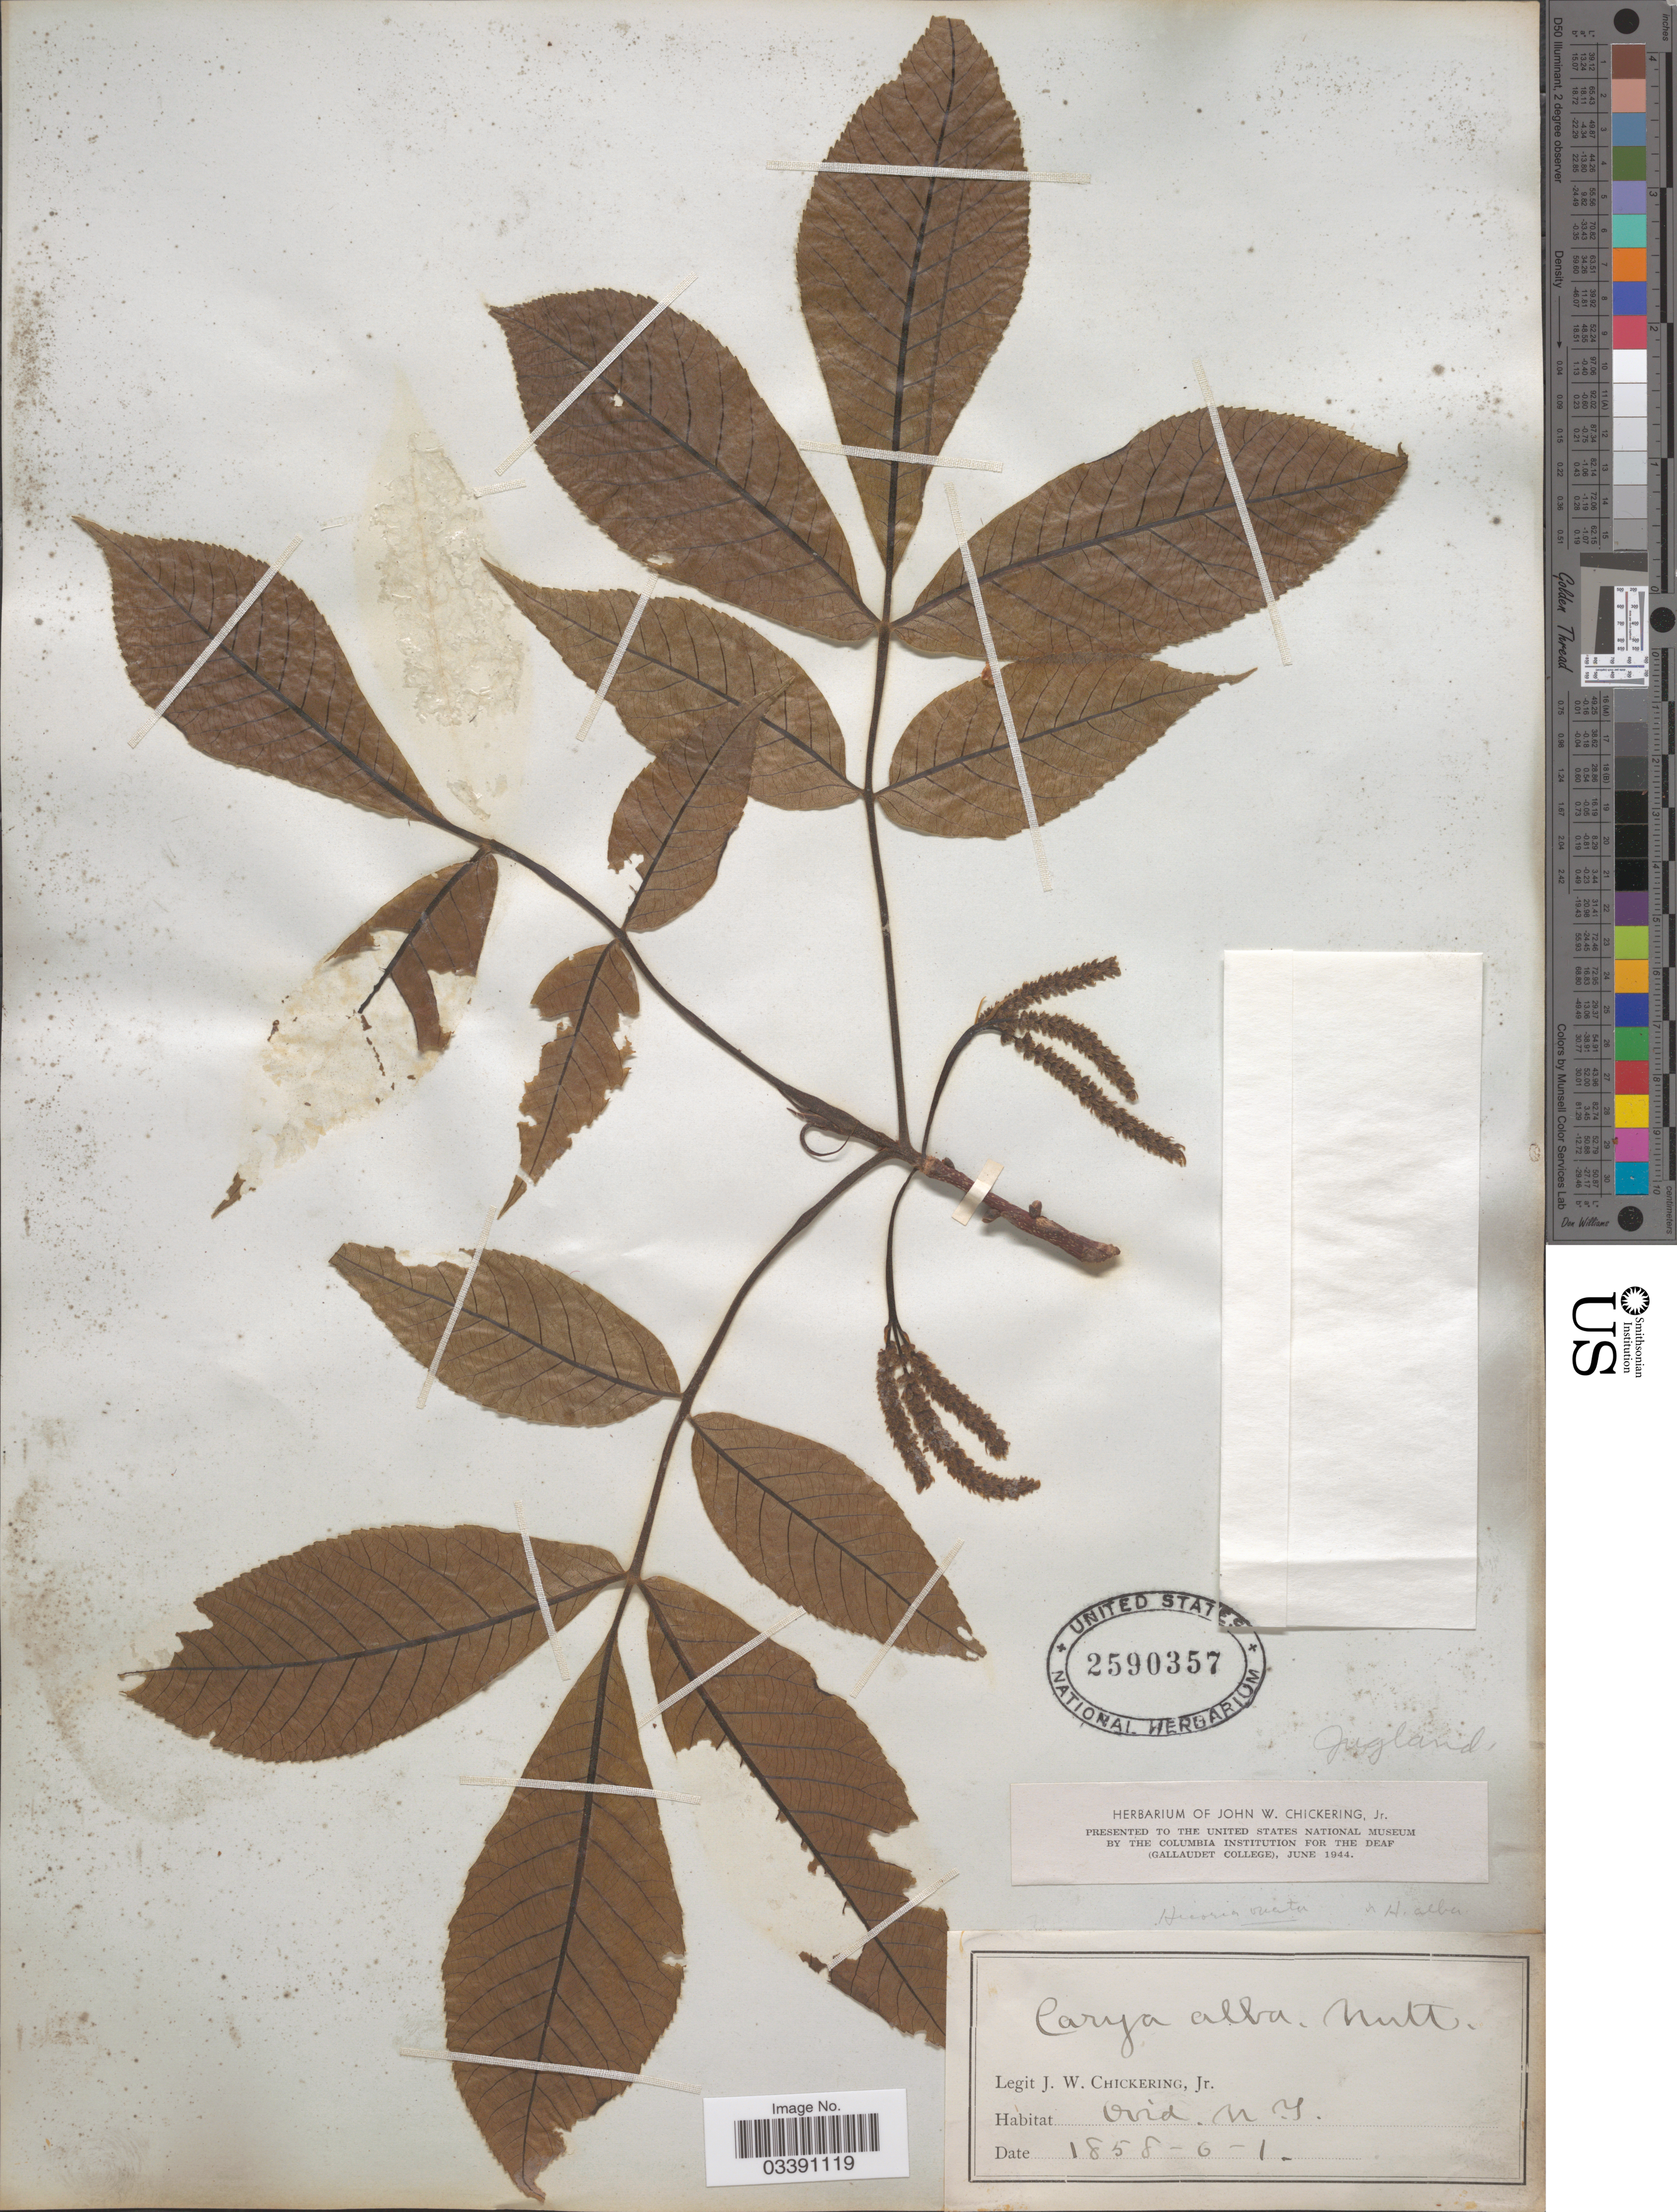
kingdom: Plantae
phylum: Tracheophyta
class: Magnoliopsida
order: Fagales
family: Juglandaceae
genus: Carya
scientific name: Carya alba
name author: (L.) Nutt.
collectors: J. Chickering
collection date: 1858-06-01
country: United States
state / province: New York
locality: Ovid.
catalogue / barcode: US 2590357